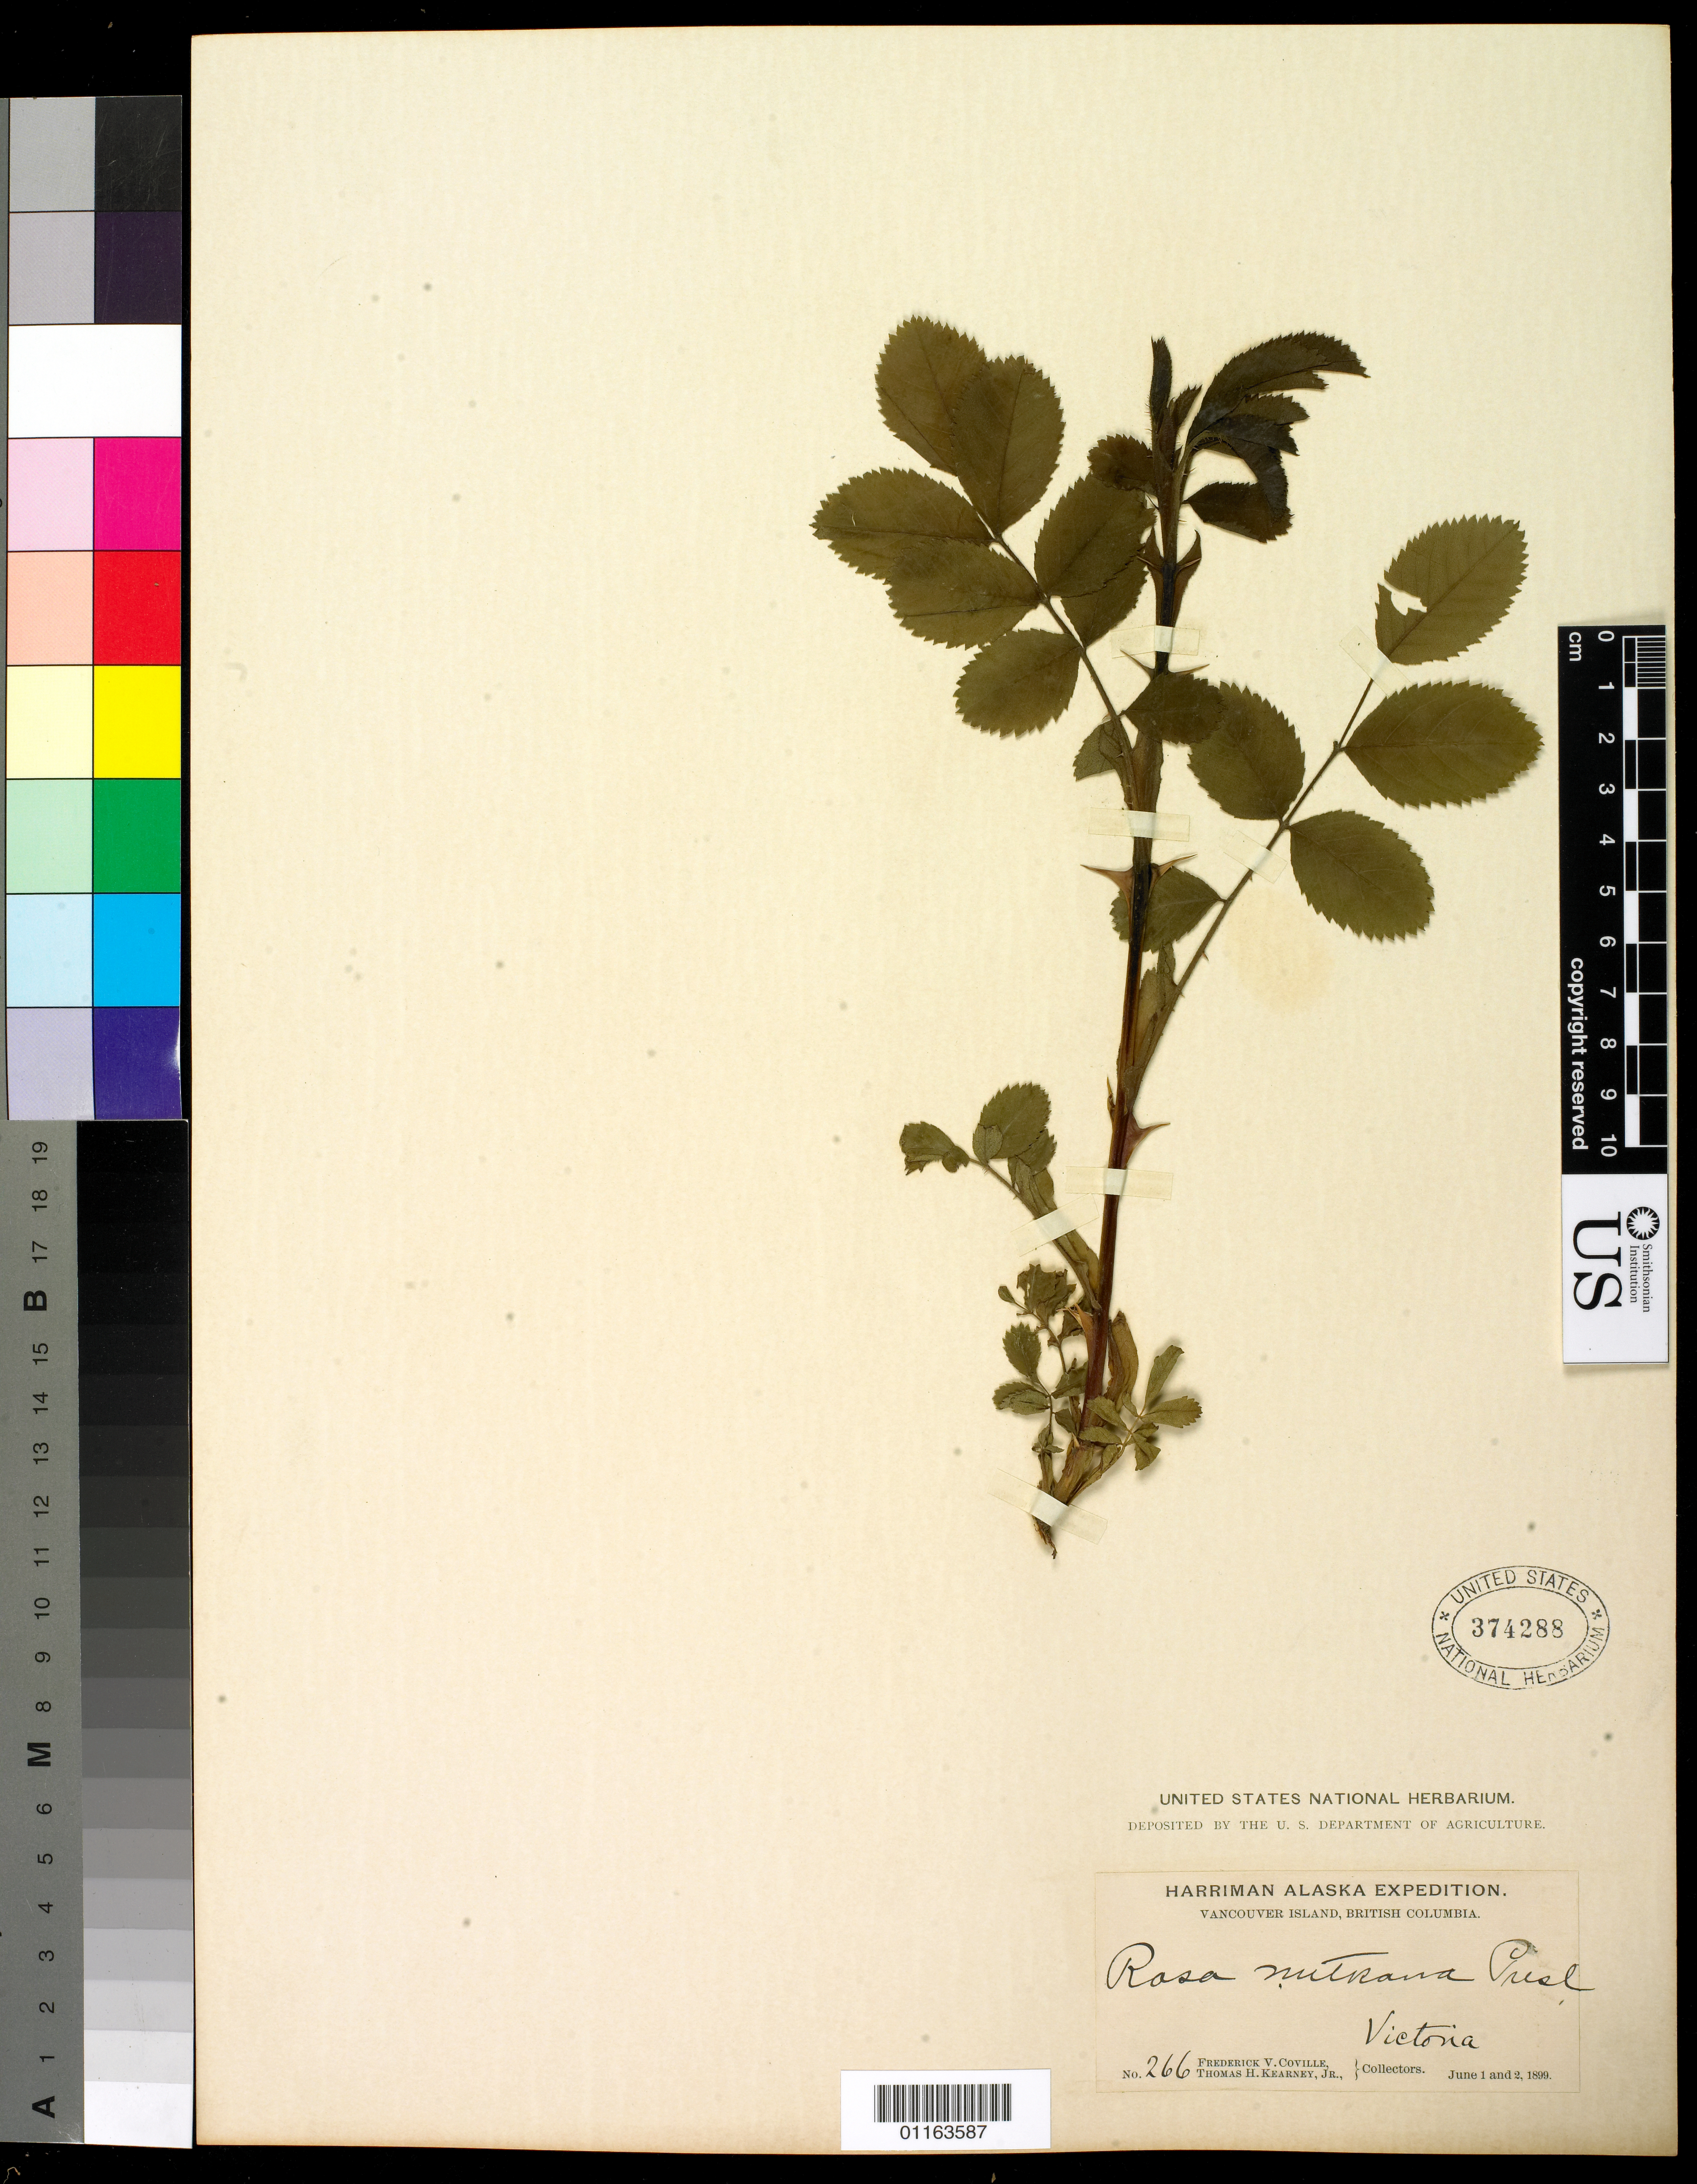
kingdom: Plantae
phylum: Tracheophyta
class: Magnoliopsida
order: Rosales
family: Rosaceae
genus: Rosa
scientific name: Rosa nutkana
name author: C. Presl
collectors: F. V. Coville & T. H. Kearney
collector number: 266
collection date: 1899-06-01,1899-06-02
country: Canada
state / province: British Columbia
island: Vancouver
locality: Victoria.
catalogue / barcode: US 374288